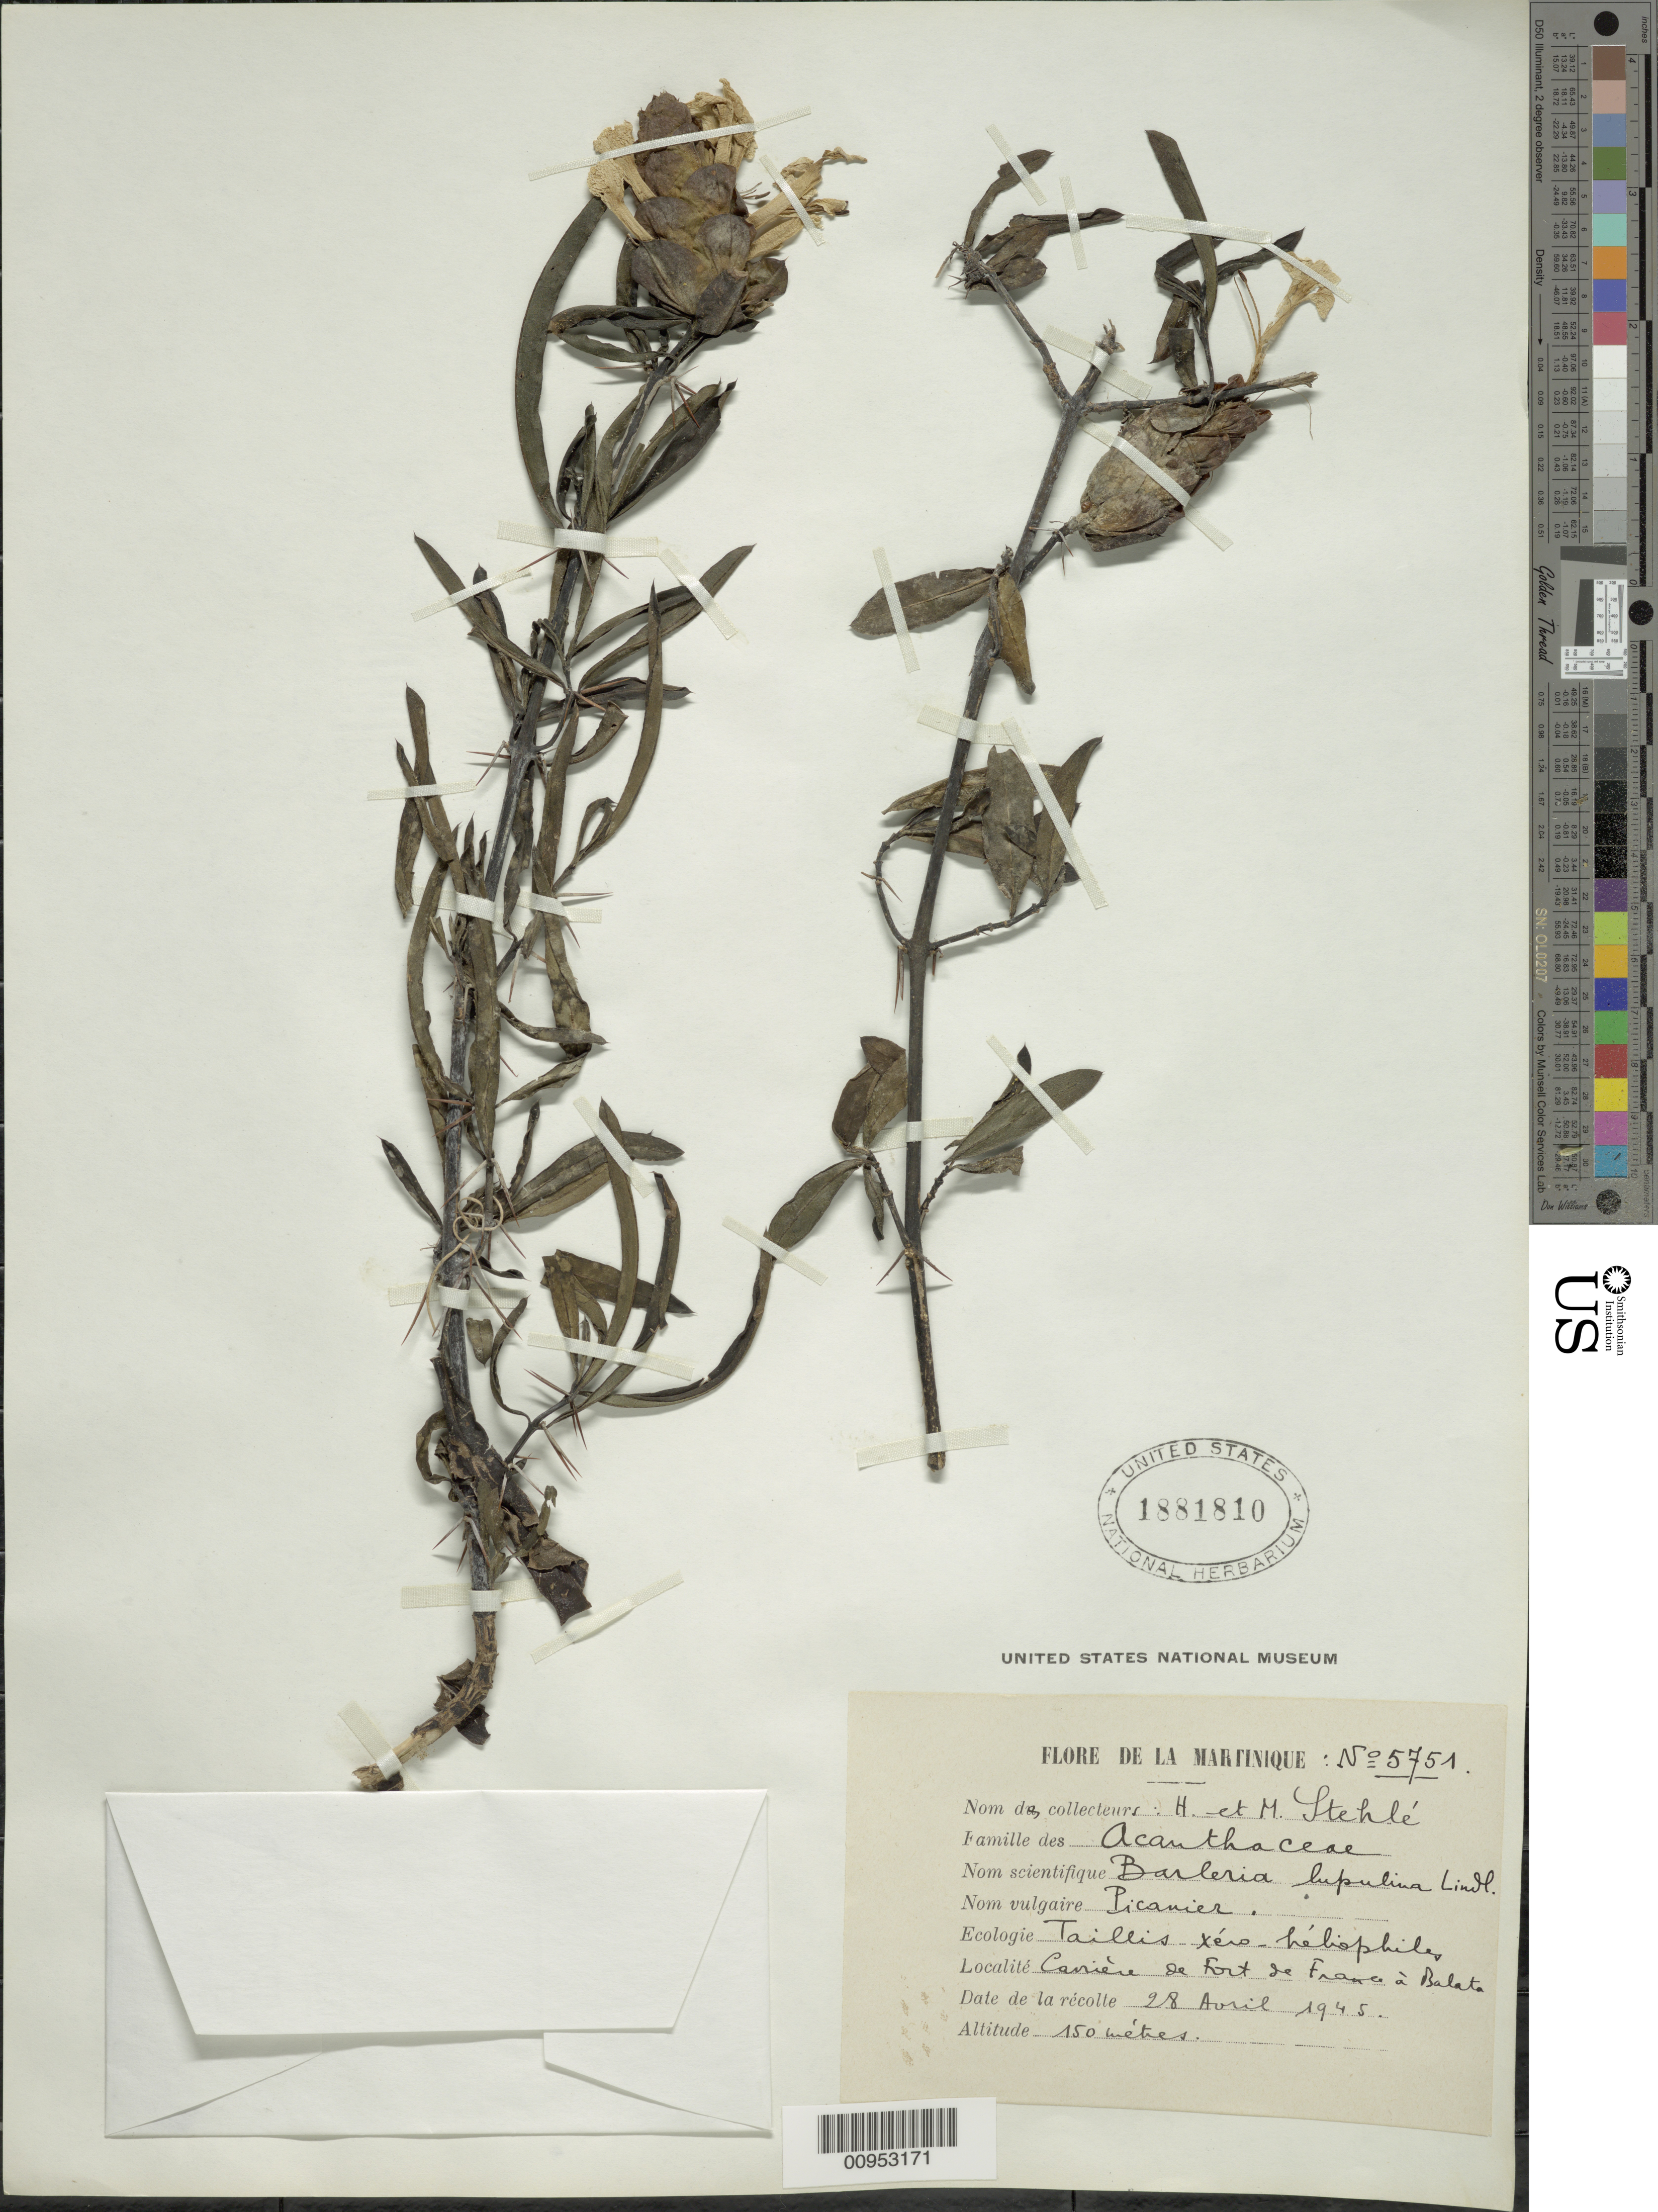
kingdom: Plantae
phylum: Tracheophyta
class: Magnoliopsida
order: Lamiales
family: Acanthaceae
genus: Barleria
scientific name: Barleria lupulina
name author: Lindl.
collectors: H. Stehlé & M. Stehlé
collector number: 5751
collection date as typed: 28 Apr 1945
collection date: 1945-04-28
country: Martinique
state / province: Fort-de-France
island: Martinique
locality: Cavière de Fort de France à Balata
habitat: Taillis xéro-héliopiles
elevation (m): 150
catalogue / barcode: US 1881810